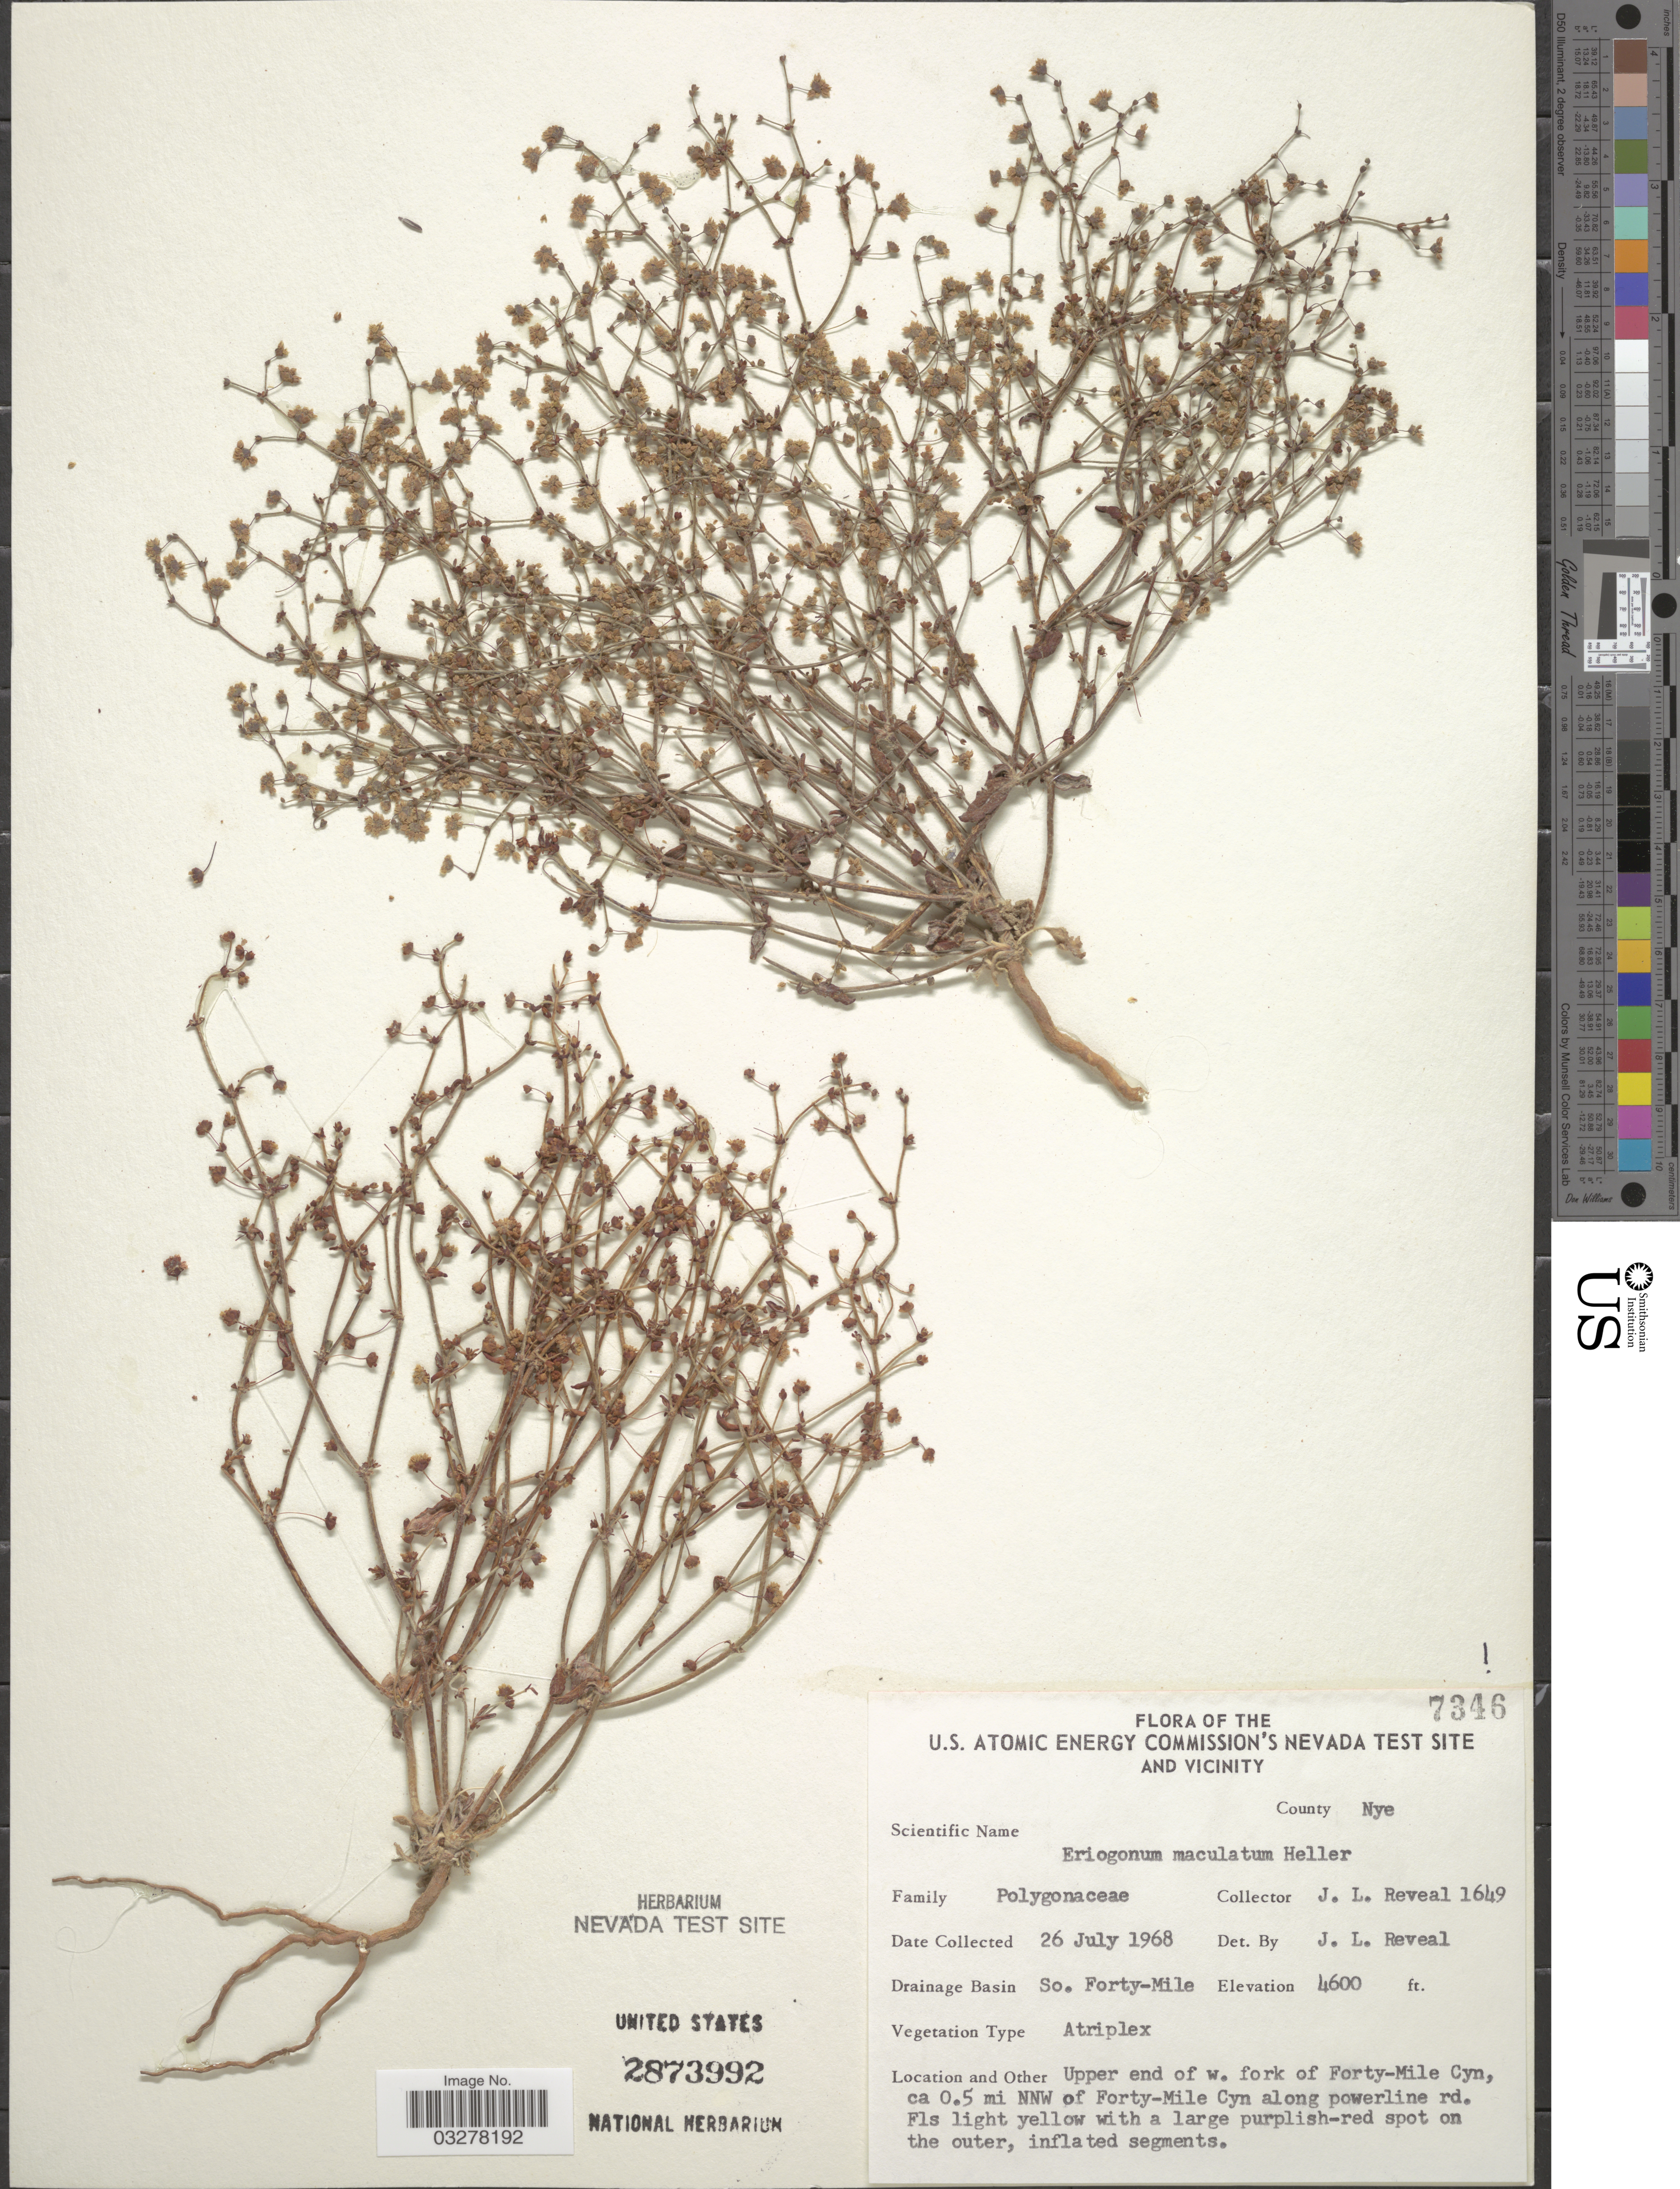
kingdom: Plantae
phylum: Tracheophyta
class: Magnoliopsida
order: Caryophyllales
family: Polygonaceae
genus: Eriogonum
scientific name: Eriogonum maculatum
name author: A. Heller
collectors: J. L. Reveal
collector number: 1649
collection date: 1968-07-26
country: United States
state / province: Nevada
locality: The U.S. Atomic Energy Commission's Nevada Test Site and Vicinity. County Nye. Drainage Basin So. Forty-Mile. Upper end of w. fork of Forty-Mile Cyn, ca 0.5 mi NNW of Forty-Mile Cyn along powerline rd.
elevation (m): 1402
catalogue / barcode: US 2873992